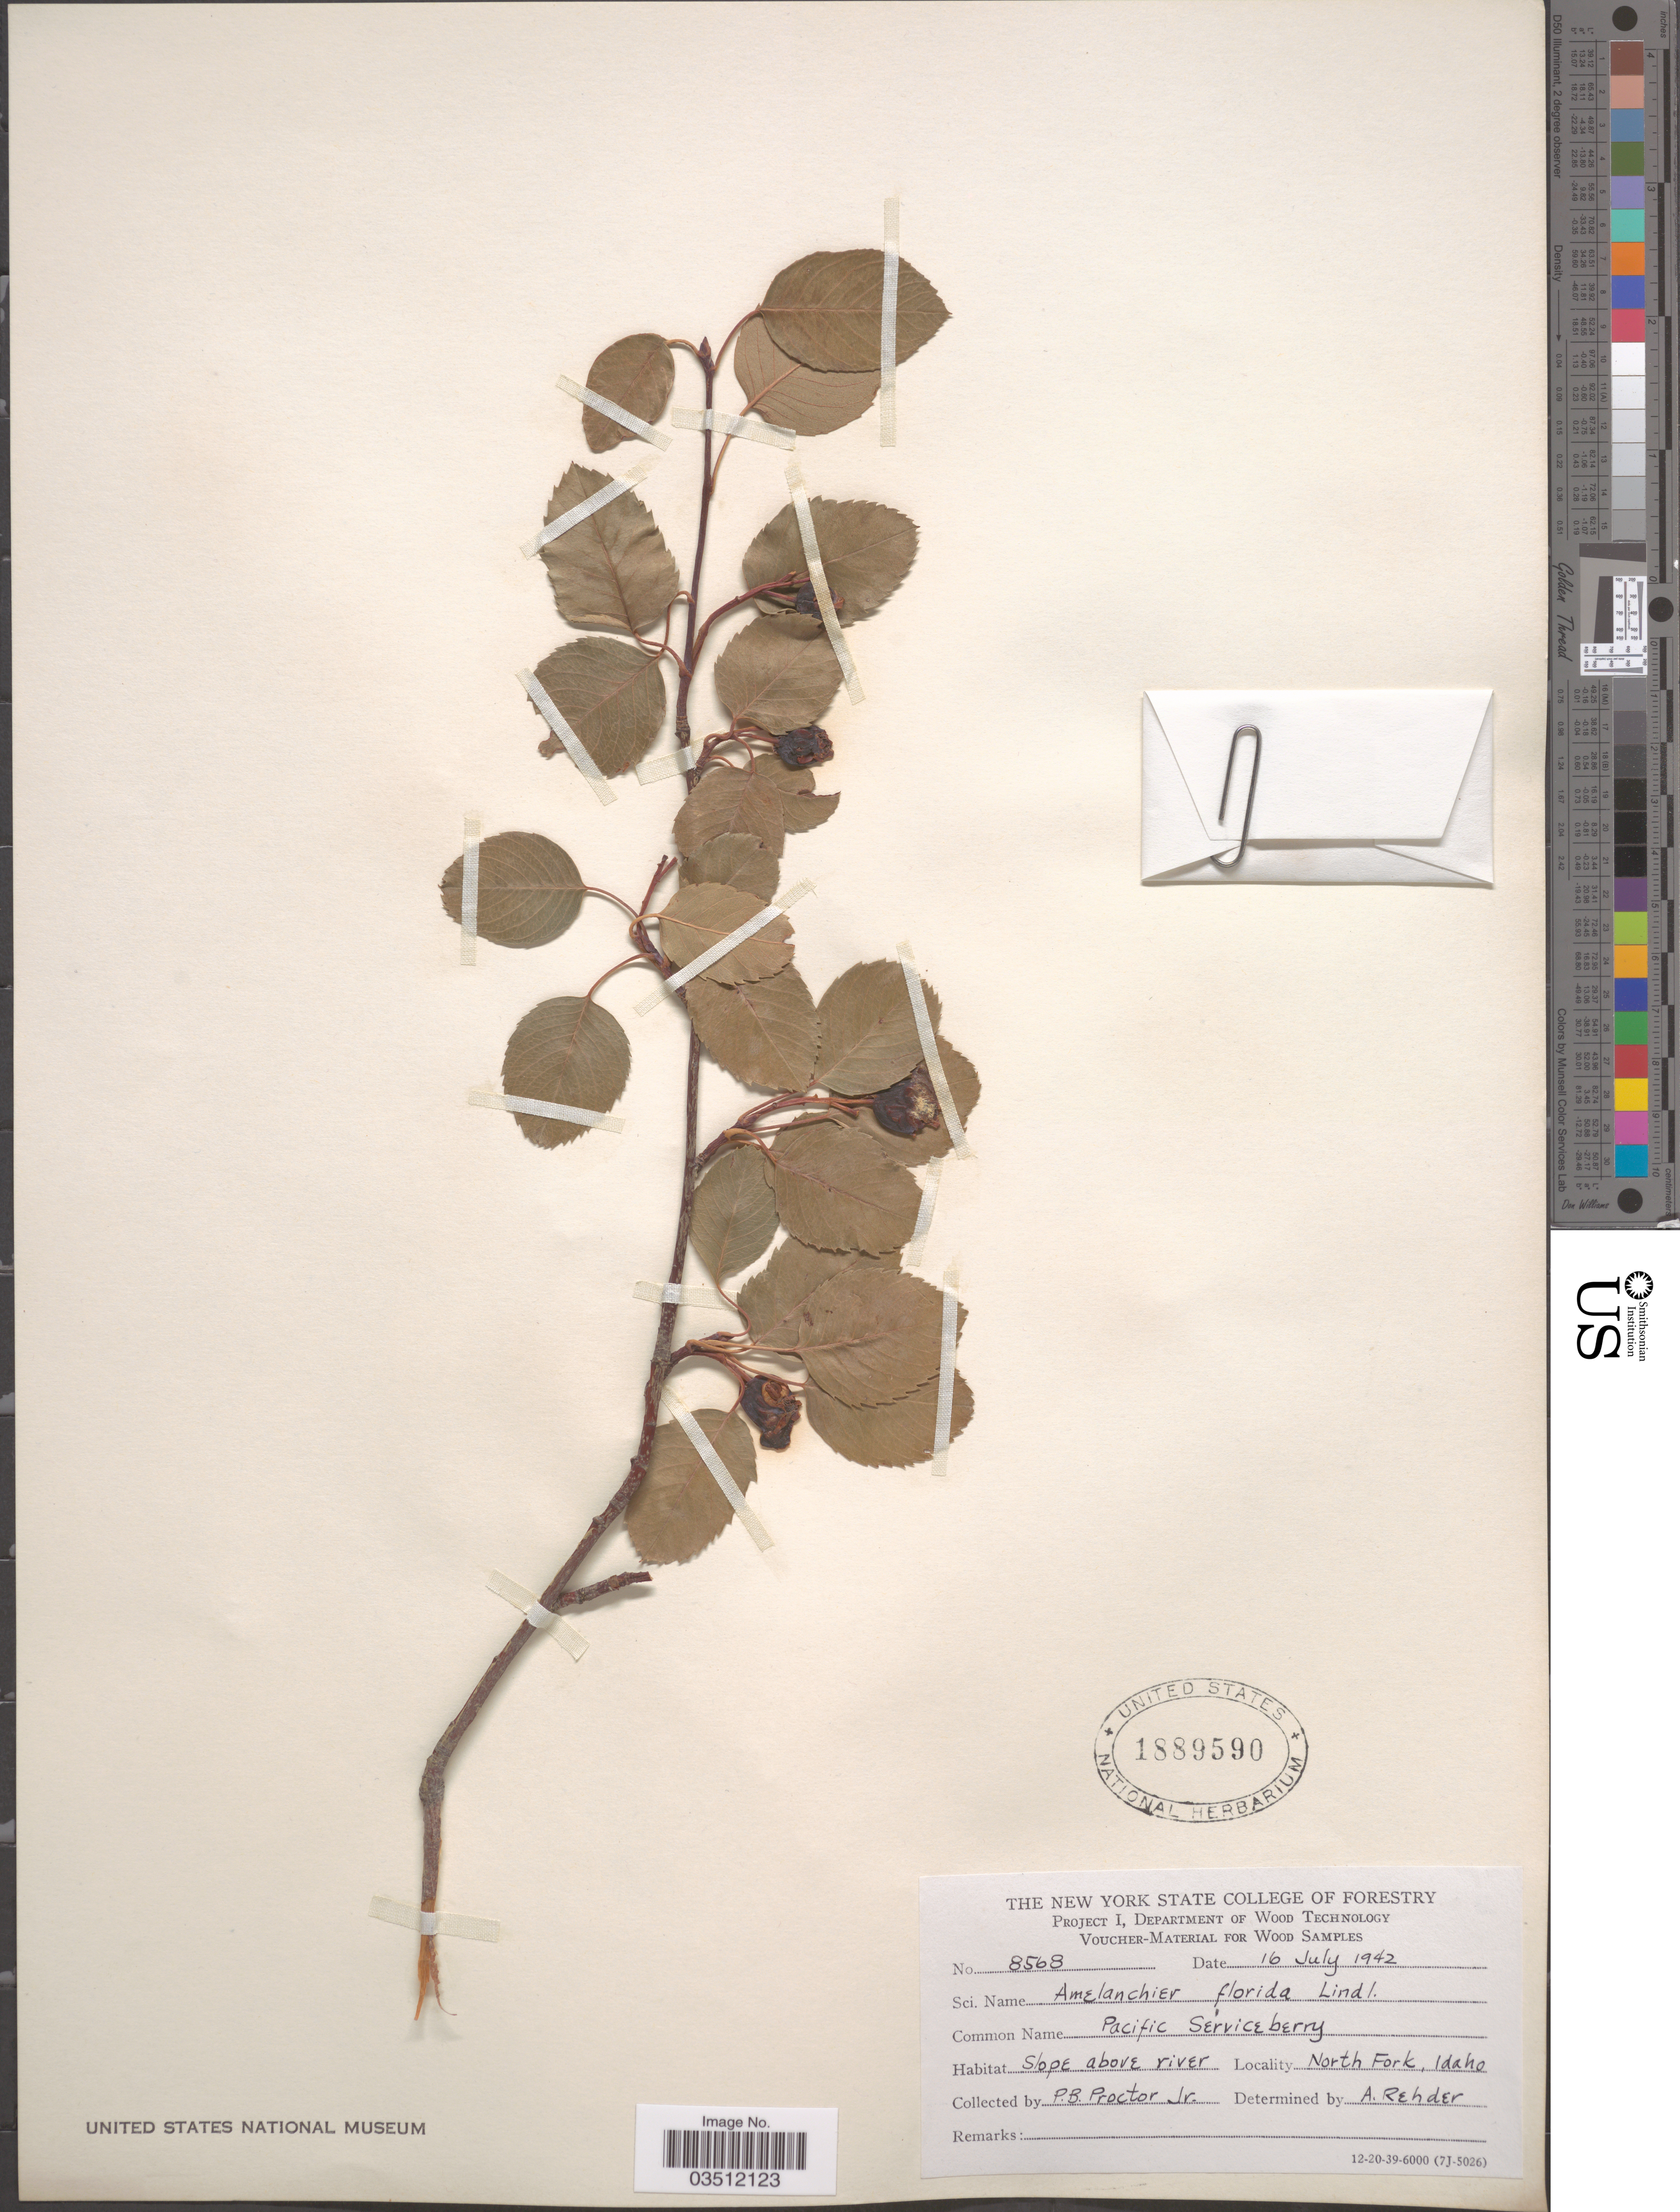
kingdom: Plantae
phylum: Tracheophyta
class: Magnoliopsida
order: Rosales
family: Rosaceae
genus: Amelanchier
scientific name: Amelanchier florida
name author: Lindl.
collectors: P. Proctor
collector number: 8568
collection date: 1942-07-16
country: United States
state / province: Idaho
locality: Slope above river. North Fork.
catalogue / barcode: US 1889590